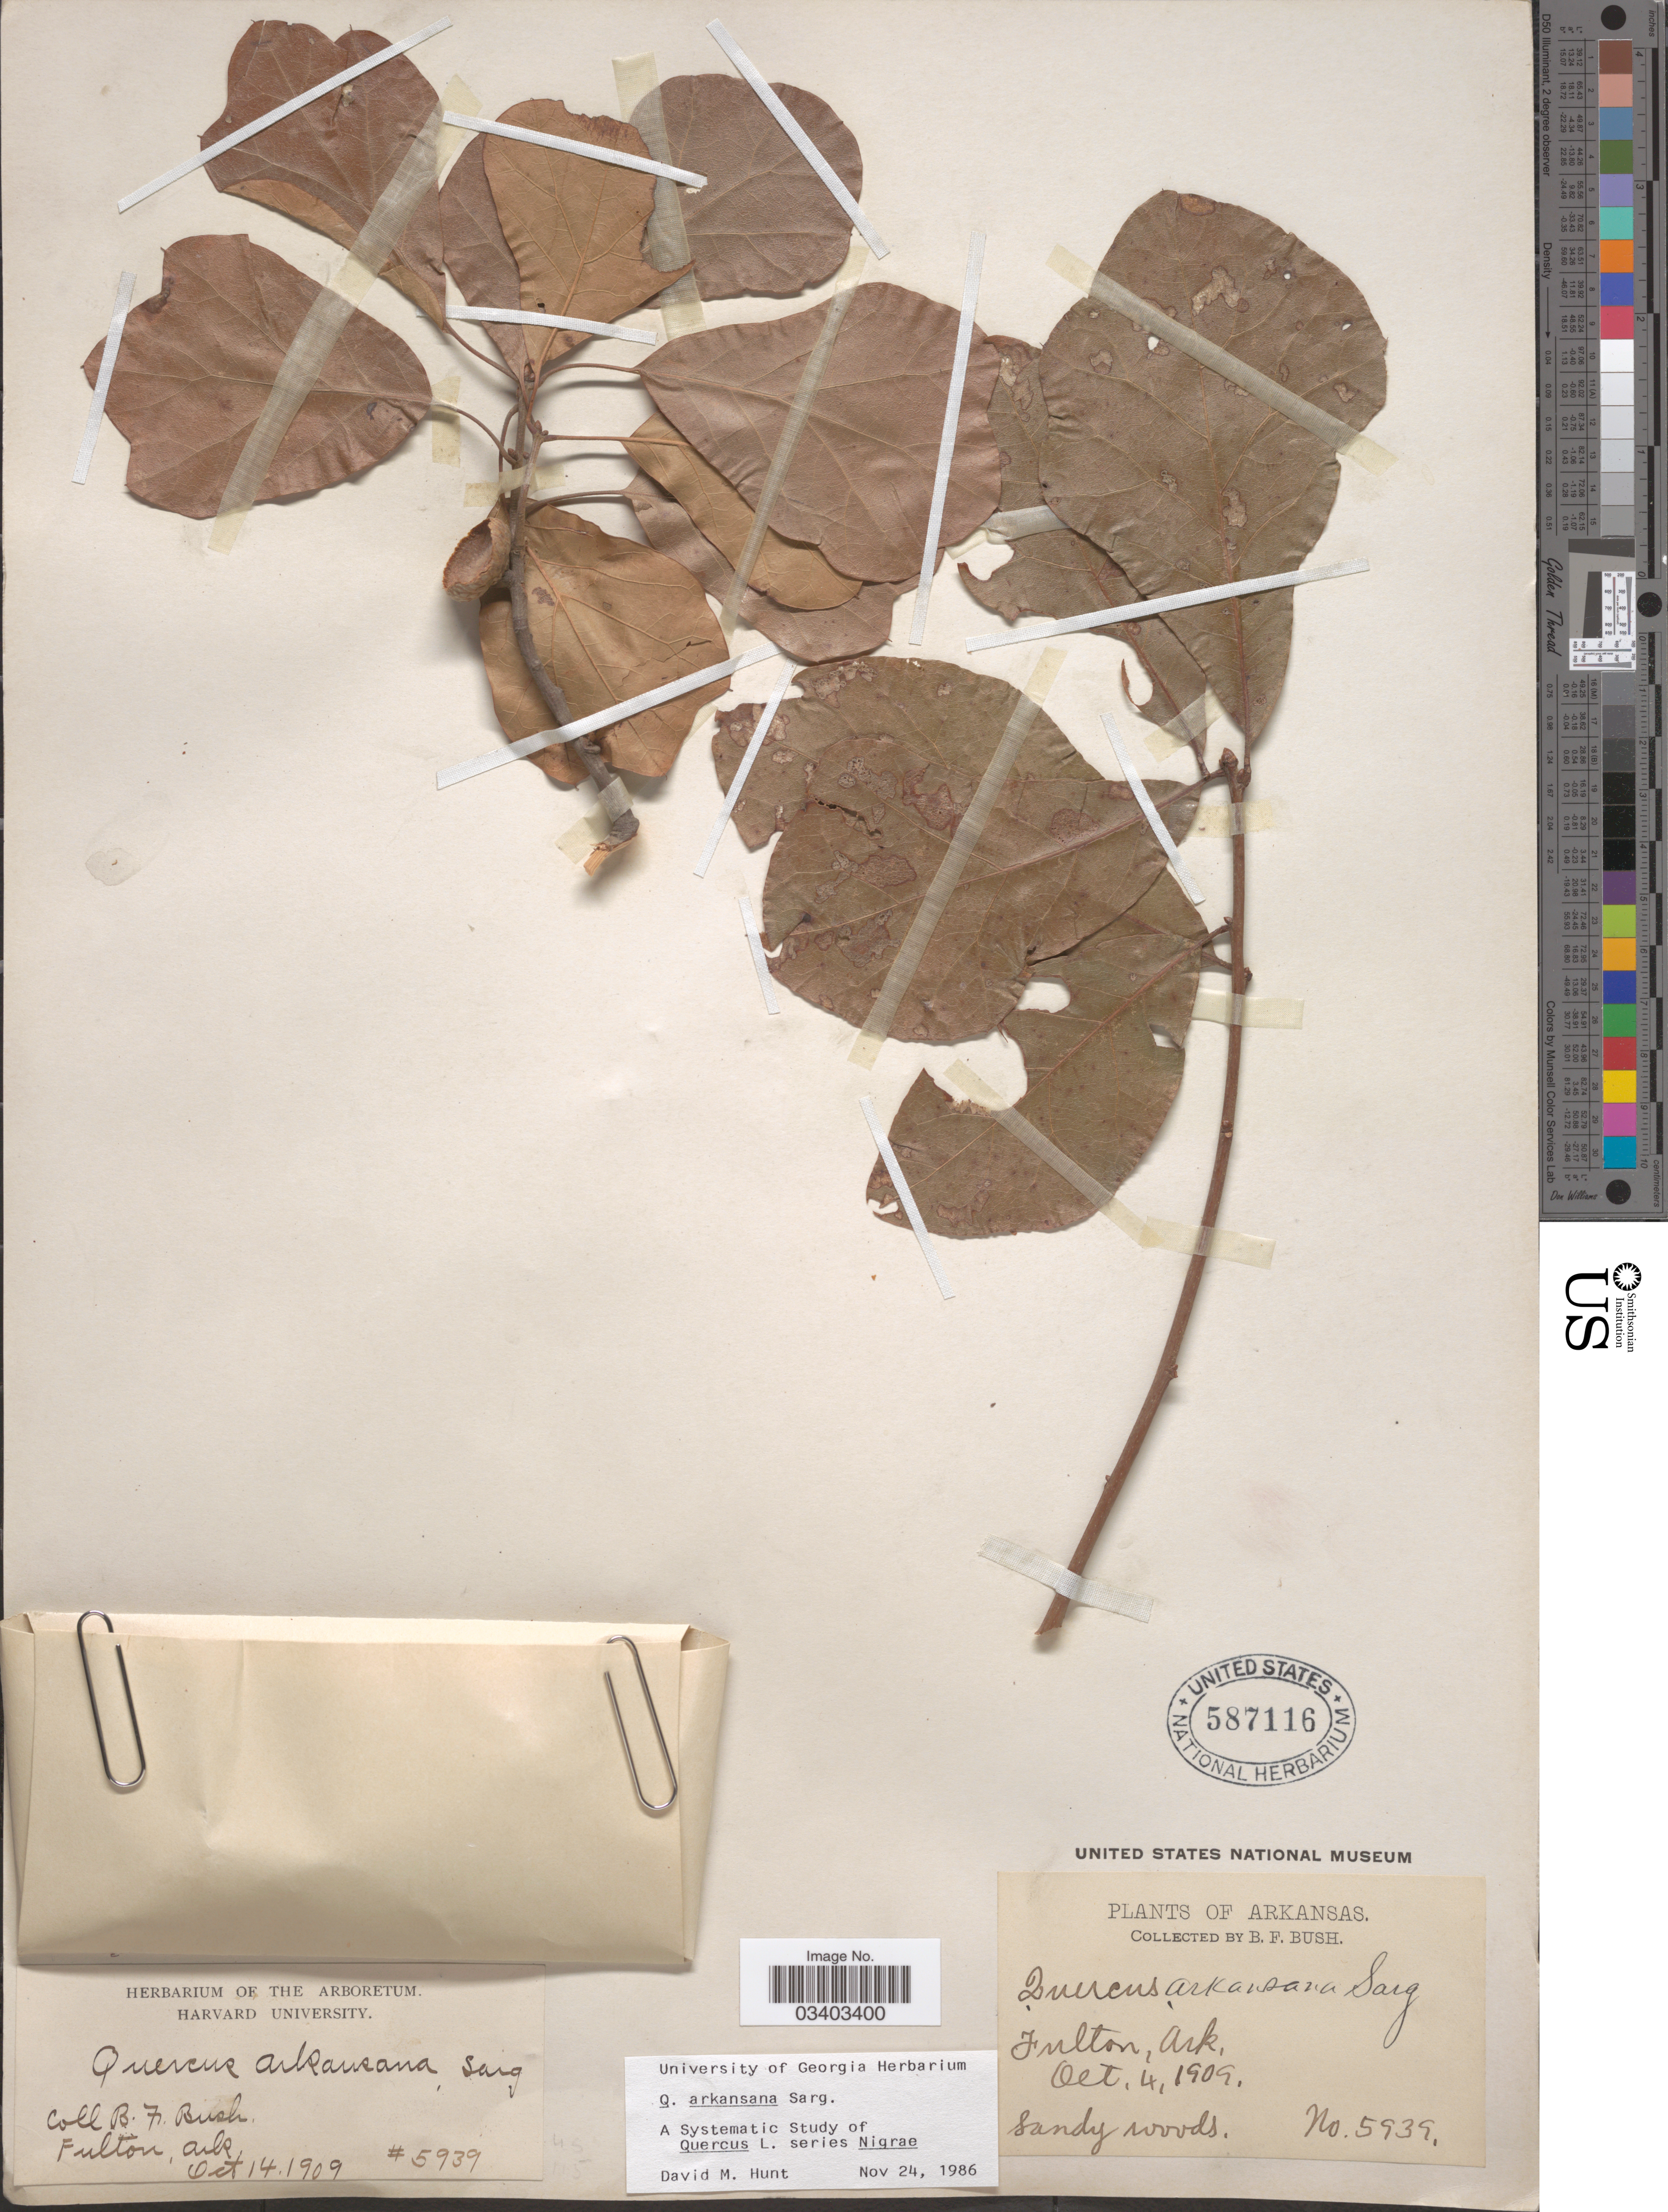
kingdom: Plantae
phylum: Tracheophyta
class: Magnoliopsida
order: Fagales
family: Fagaceae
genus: Quercus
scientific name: Quercus breviloba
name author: (Torr.) Sarg.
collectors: B. F. Bush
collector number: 5939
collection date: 1909-10-14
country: United States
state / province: Arkansas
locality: Fulton.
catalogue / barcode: US 587116